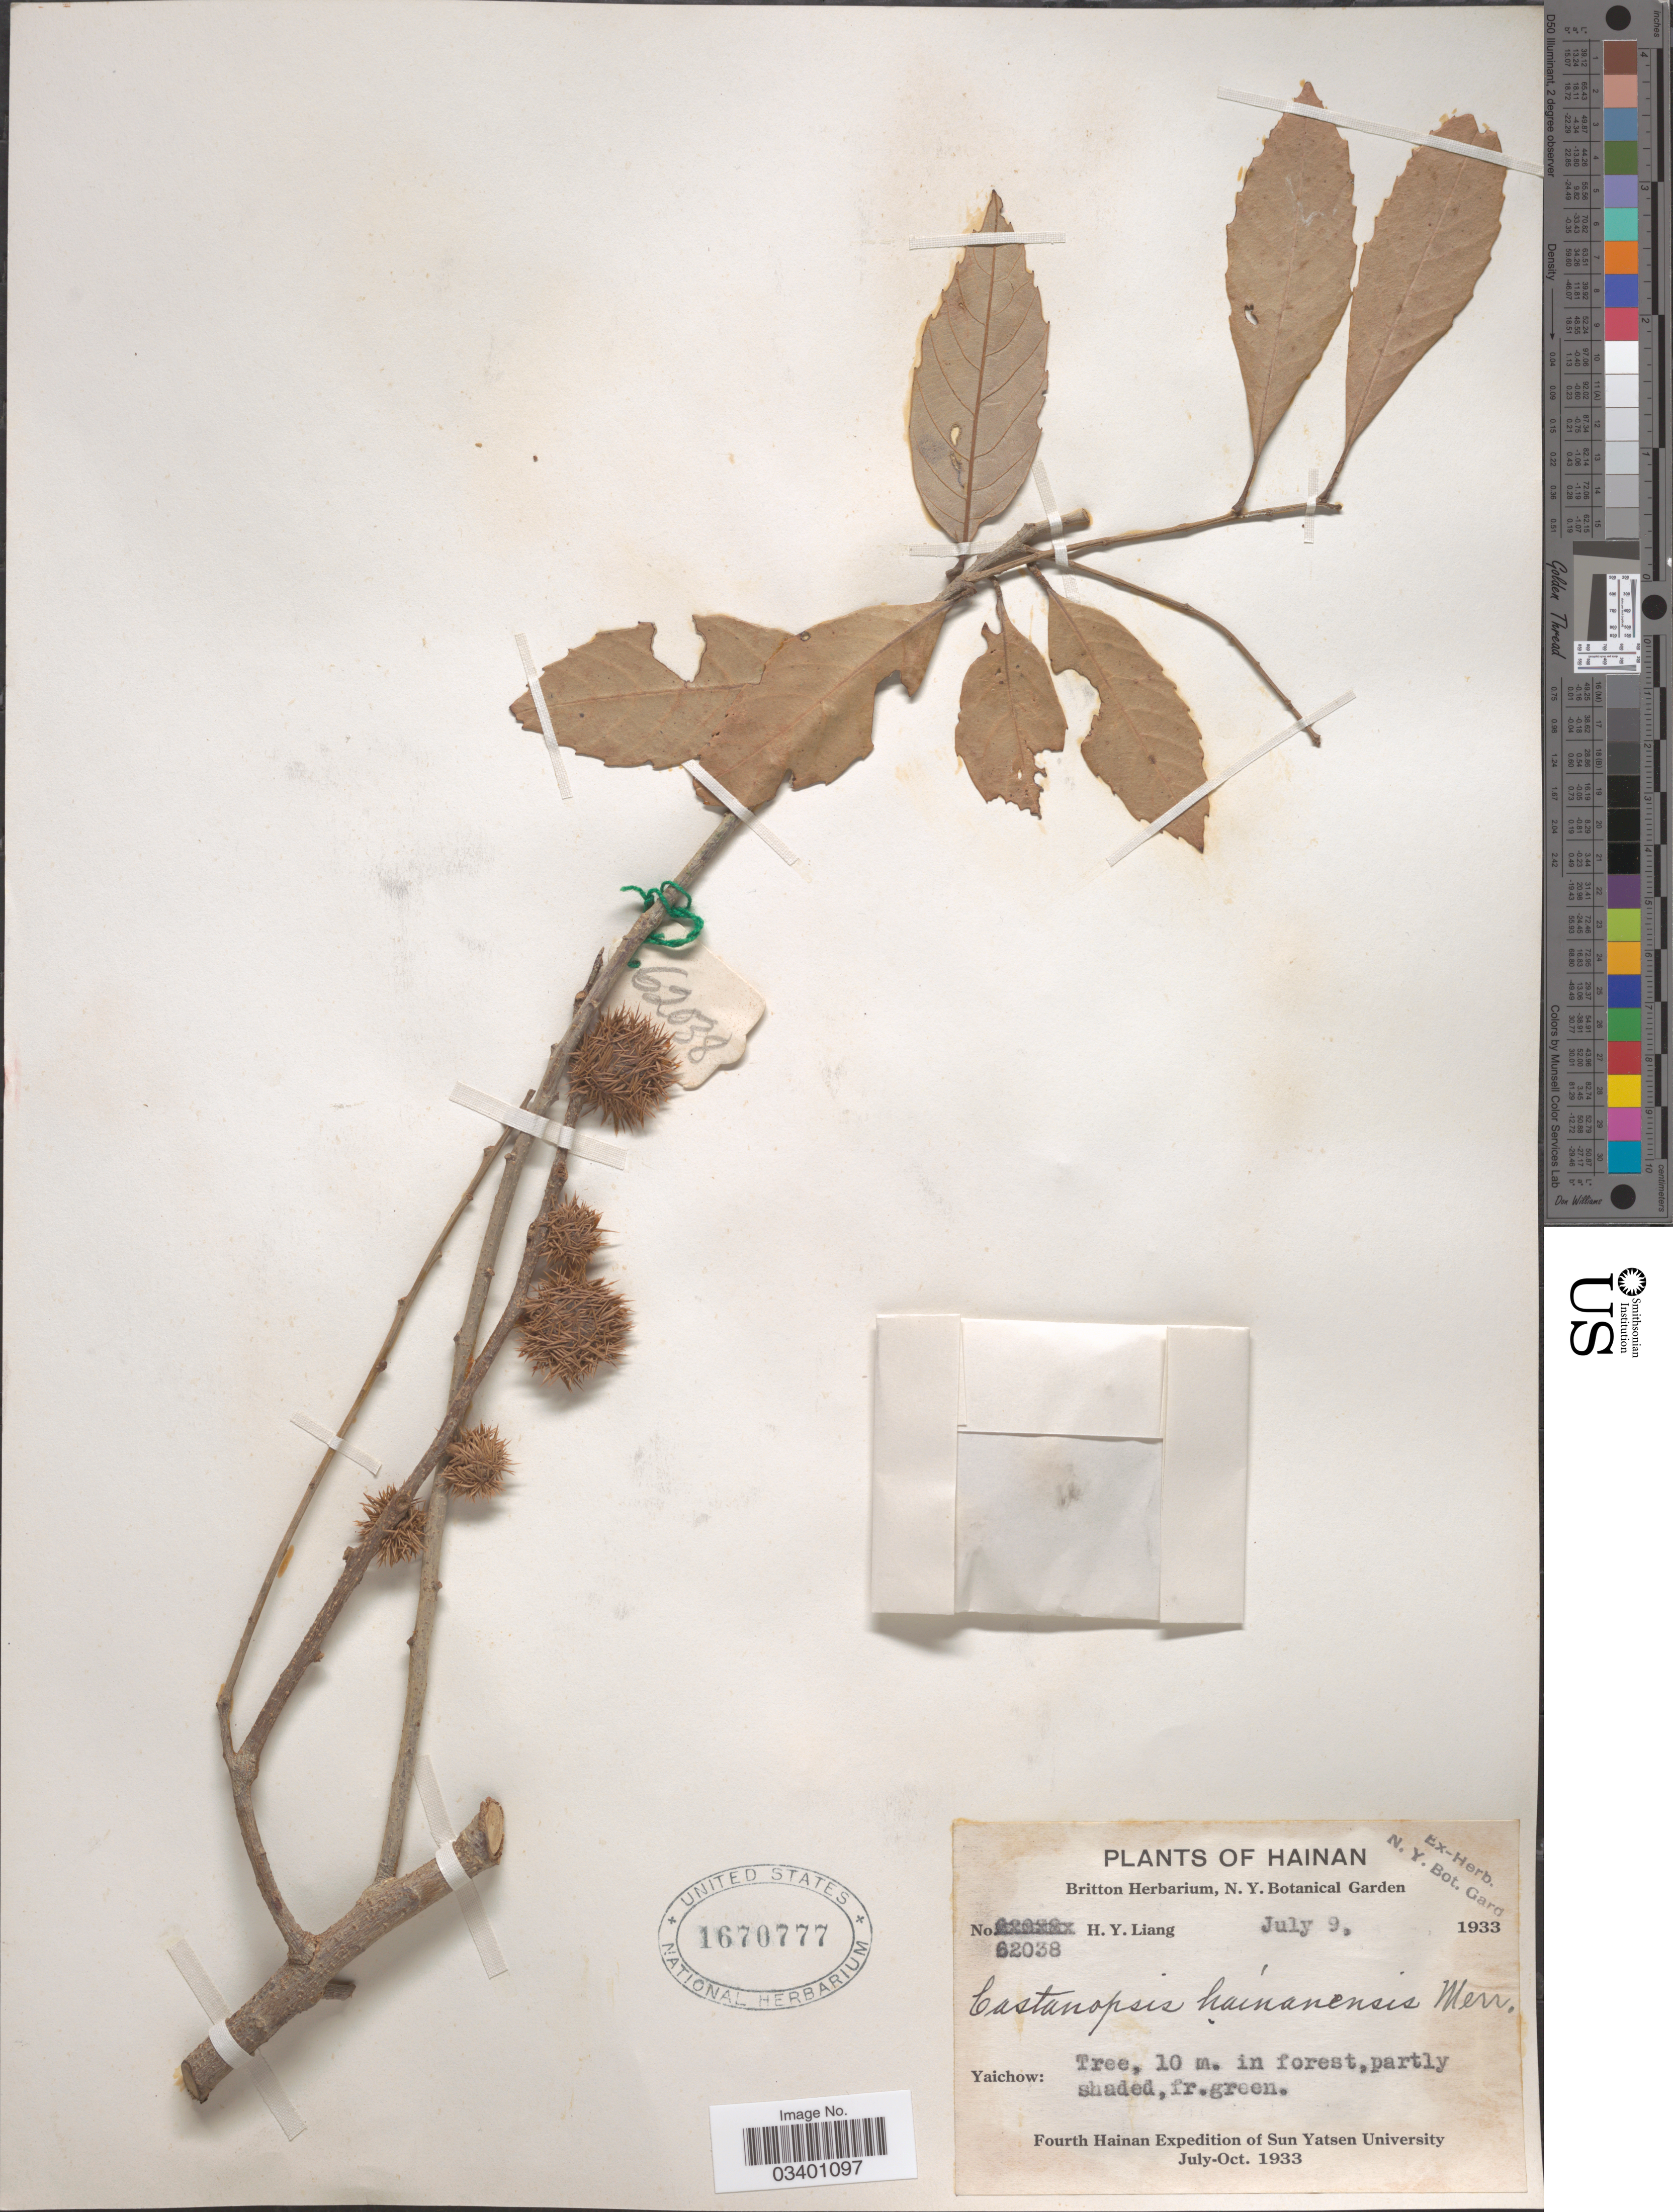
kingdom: Plantae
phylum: Tracheophyta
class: Magnoliopsida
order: Fagales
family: Fagaceae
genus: Castanopsis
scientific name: Castanopsis hainanensis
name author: Merr.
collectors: H. Y. Liang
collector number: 62038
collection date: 1933-07-09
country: China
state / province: Hainan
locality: Yaichow.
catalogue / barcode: US 1670777